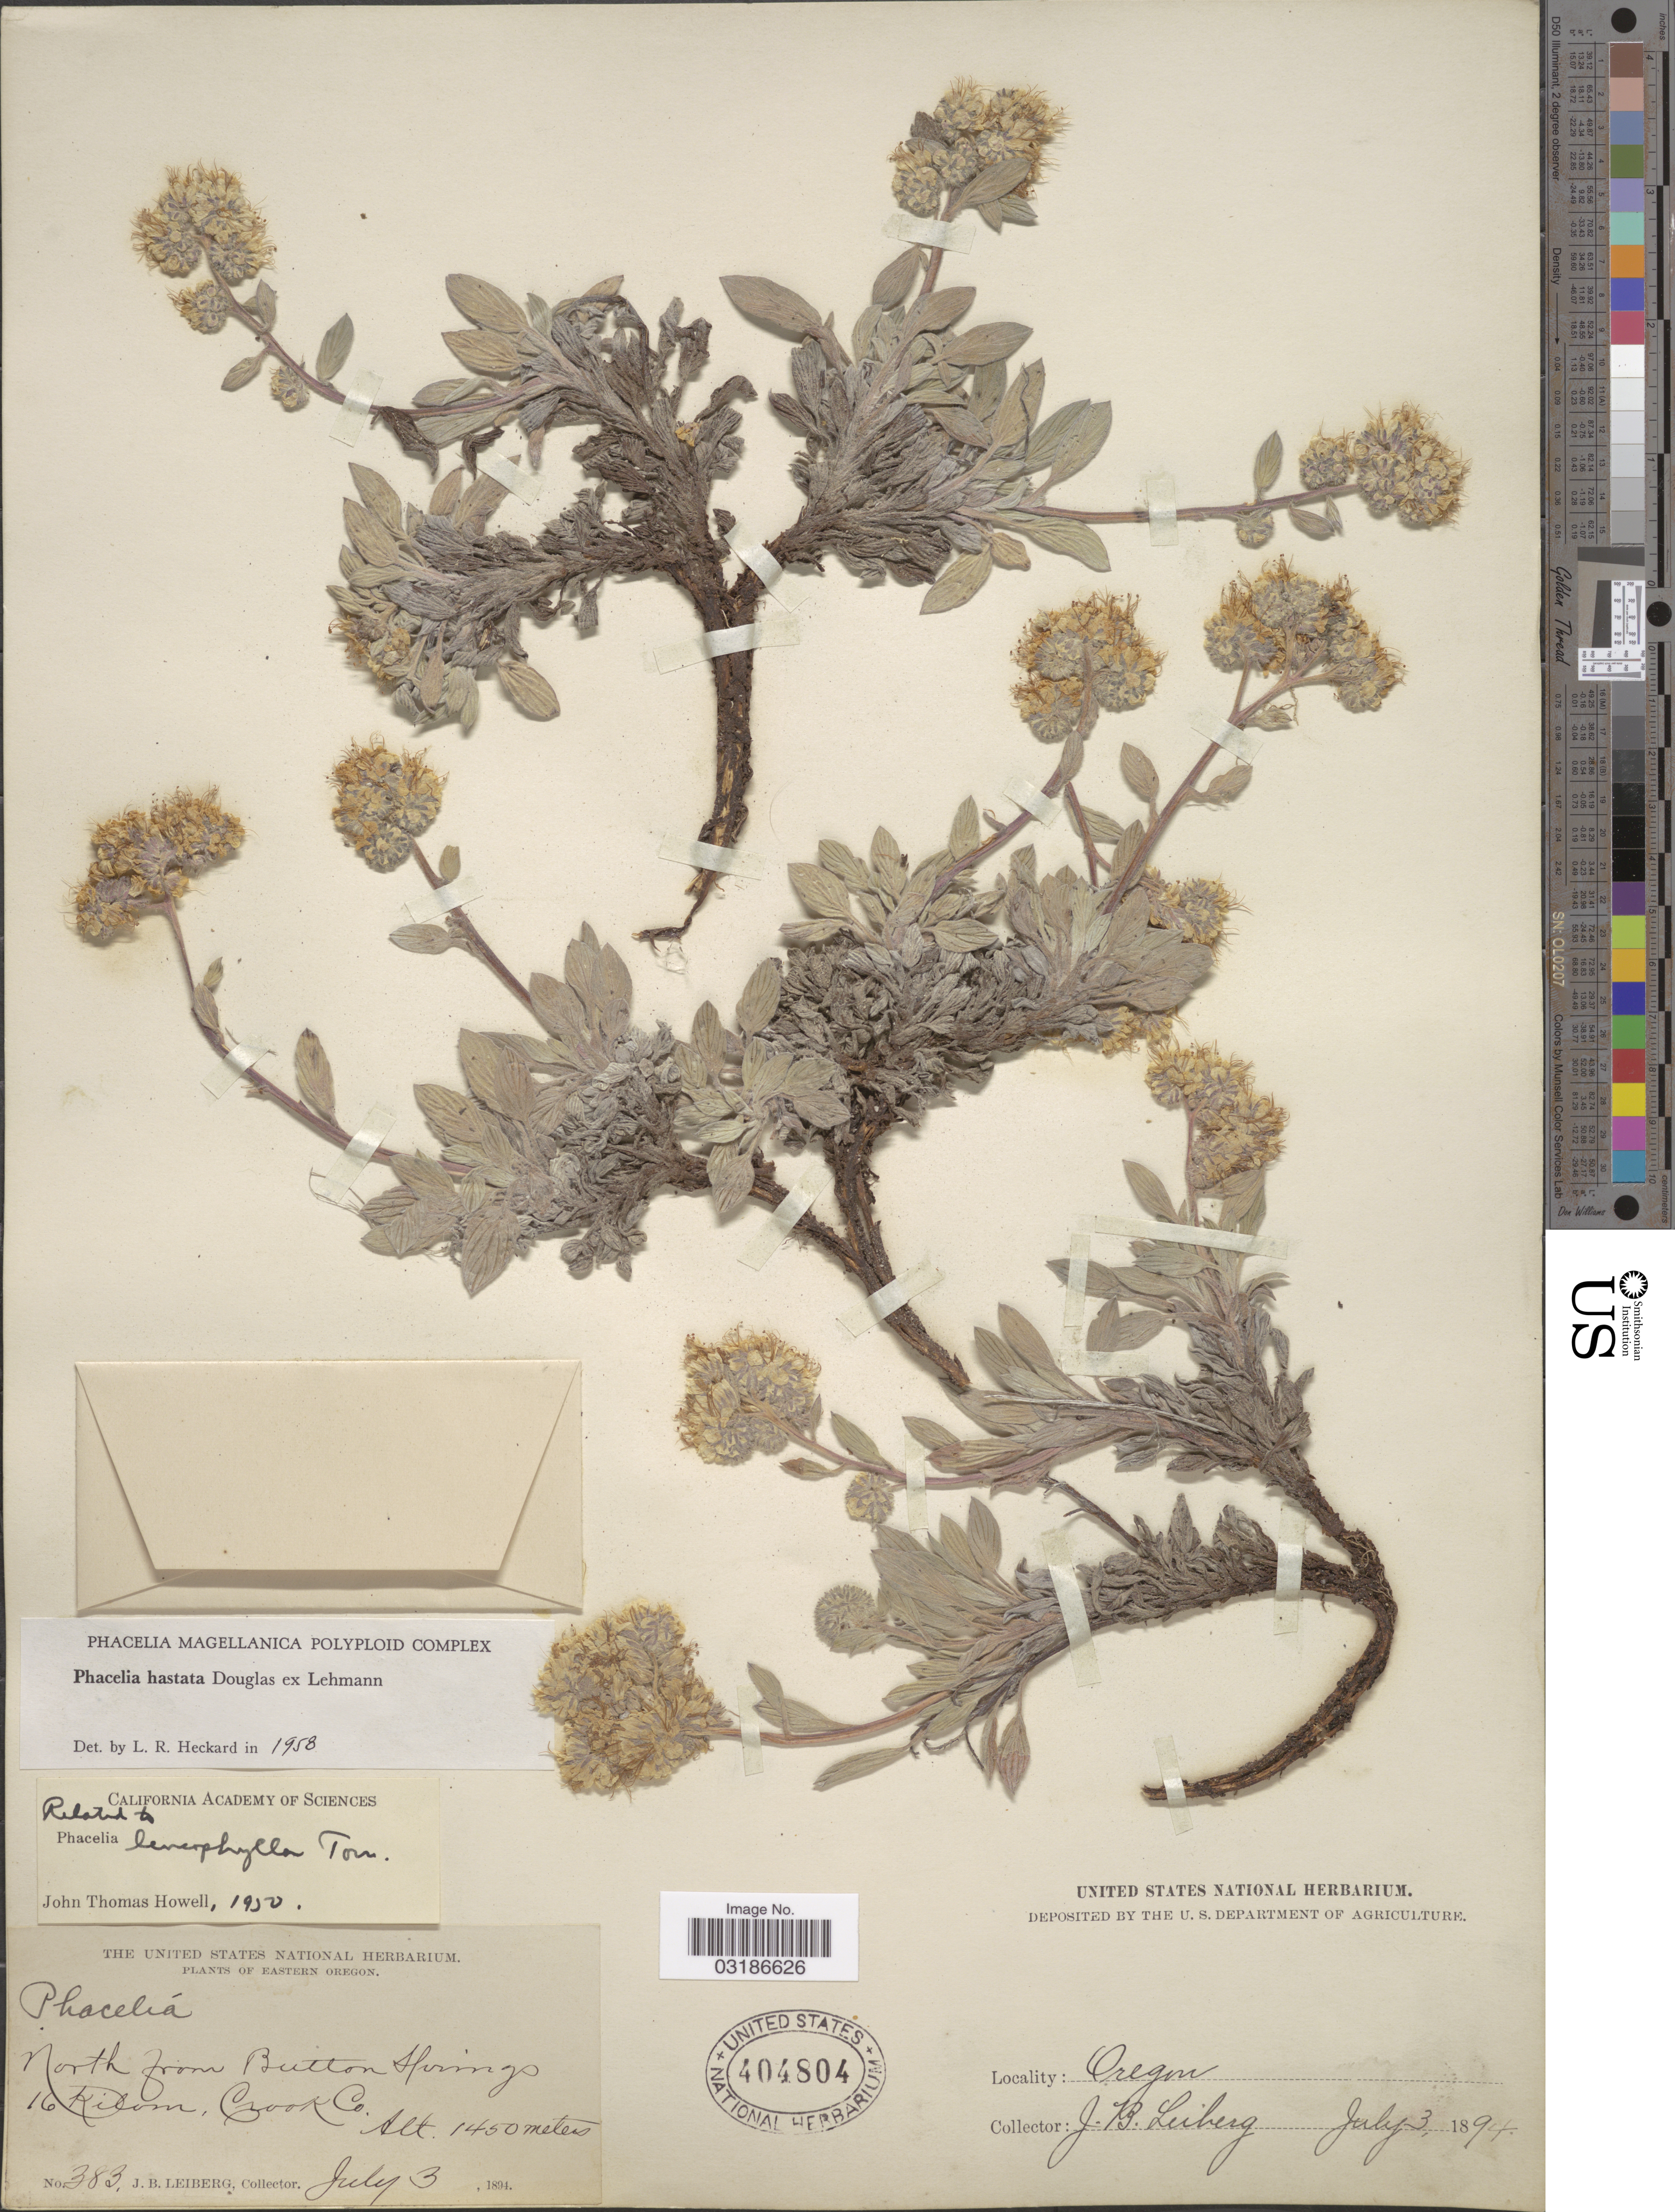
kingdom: Plantae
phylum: Tracheophyta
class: Magnoliopsida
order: Boraginales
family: Hydrophyllaceae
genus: Phacelia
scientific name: Phacelia hastata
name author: Douglas ex Lehm.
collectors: J. B. Leiberg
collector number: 383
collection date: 1894-07-03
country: United States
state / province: Oregon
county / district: Crook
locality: Eastern Oregon, North from Button Springs 16 Kilom. Crook Co.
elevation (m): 1450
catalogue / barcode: US 404804